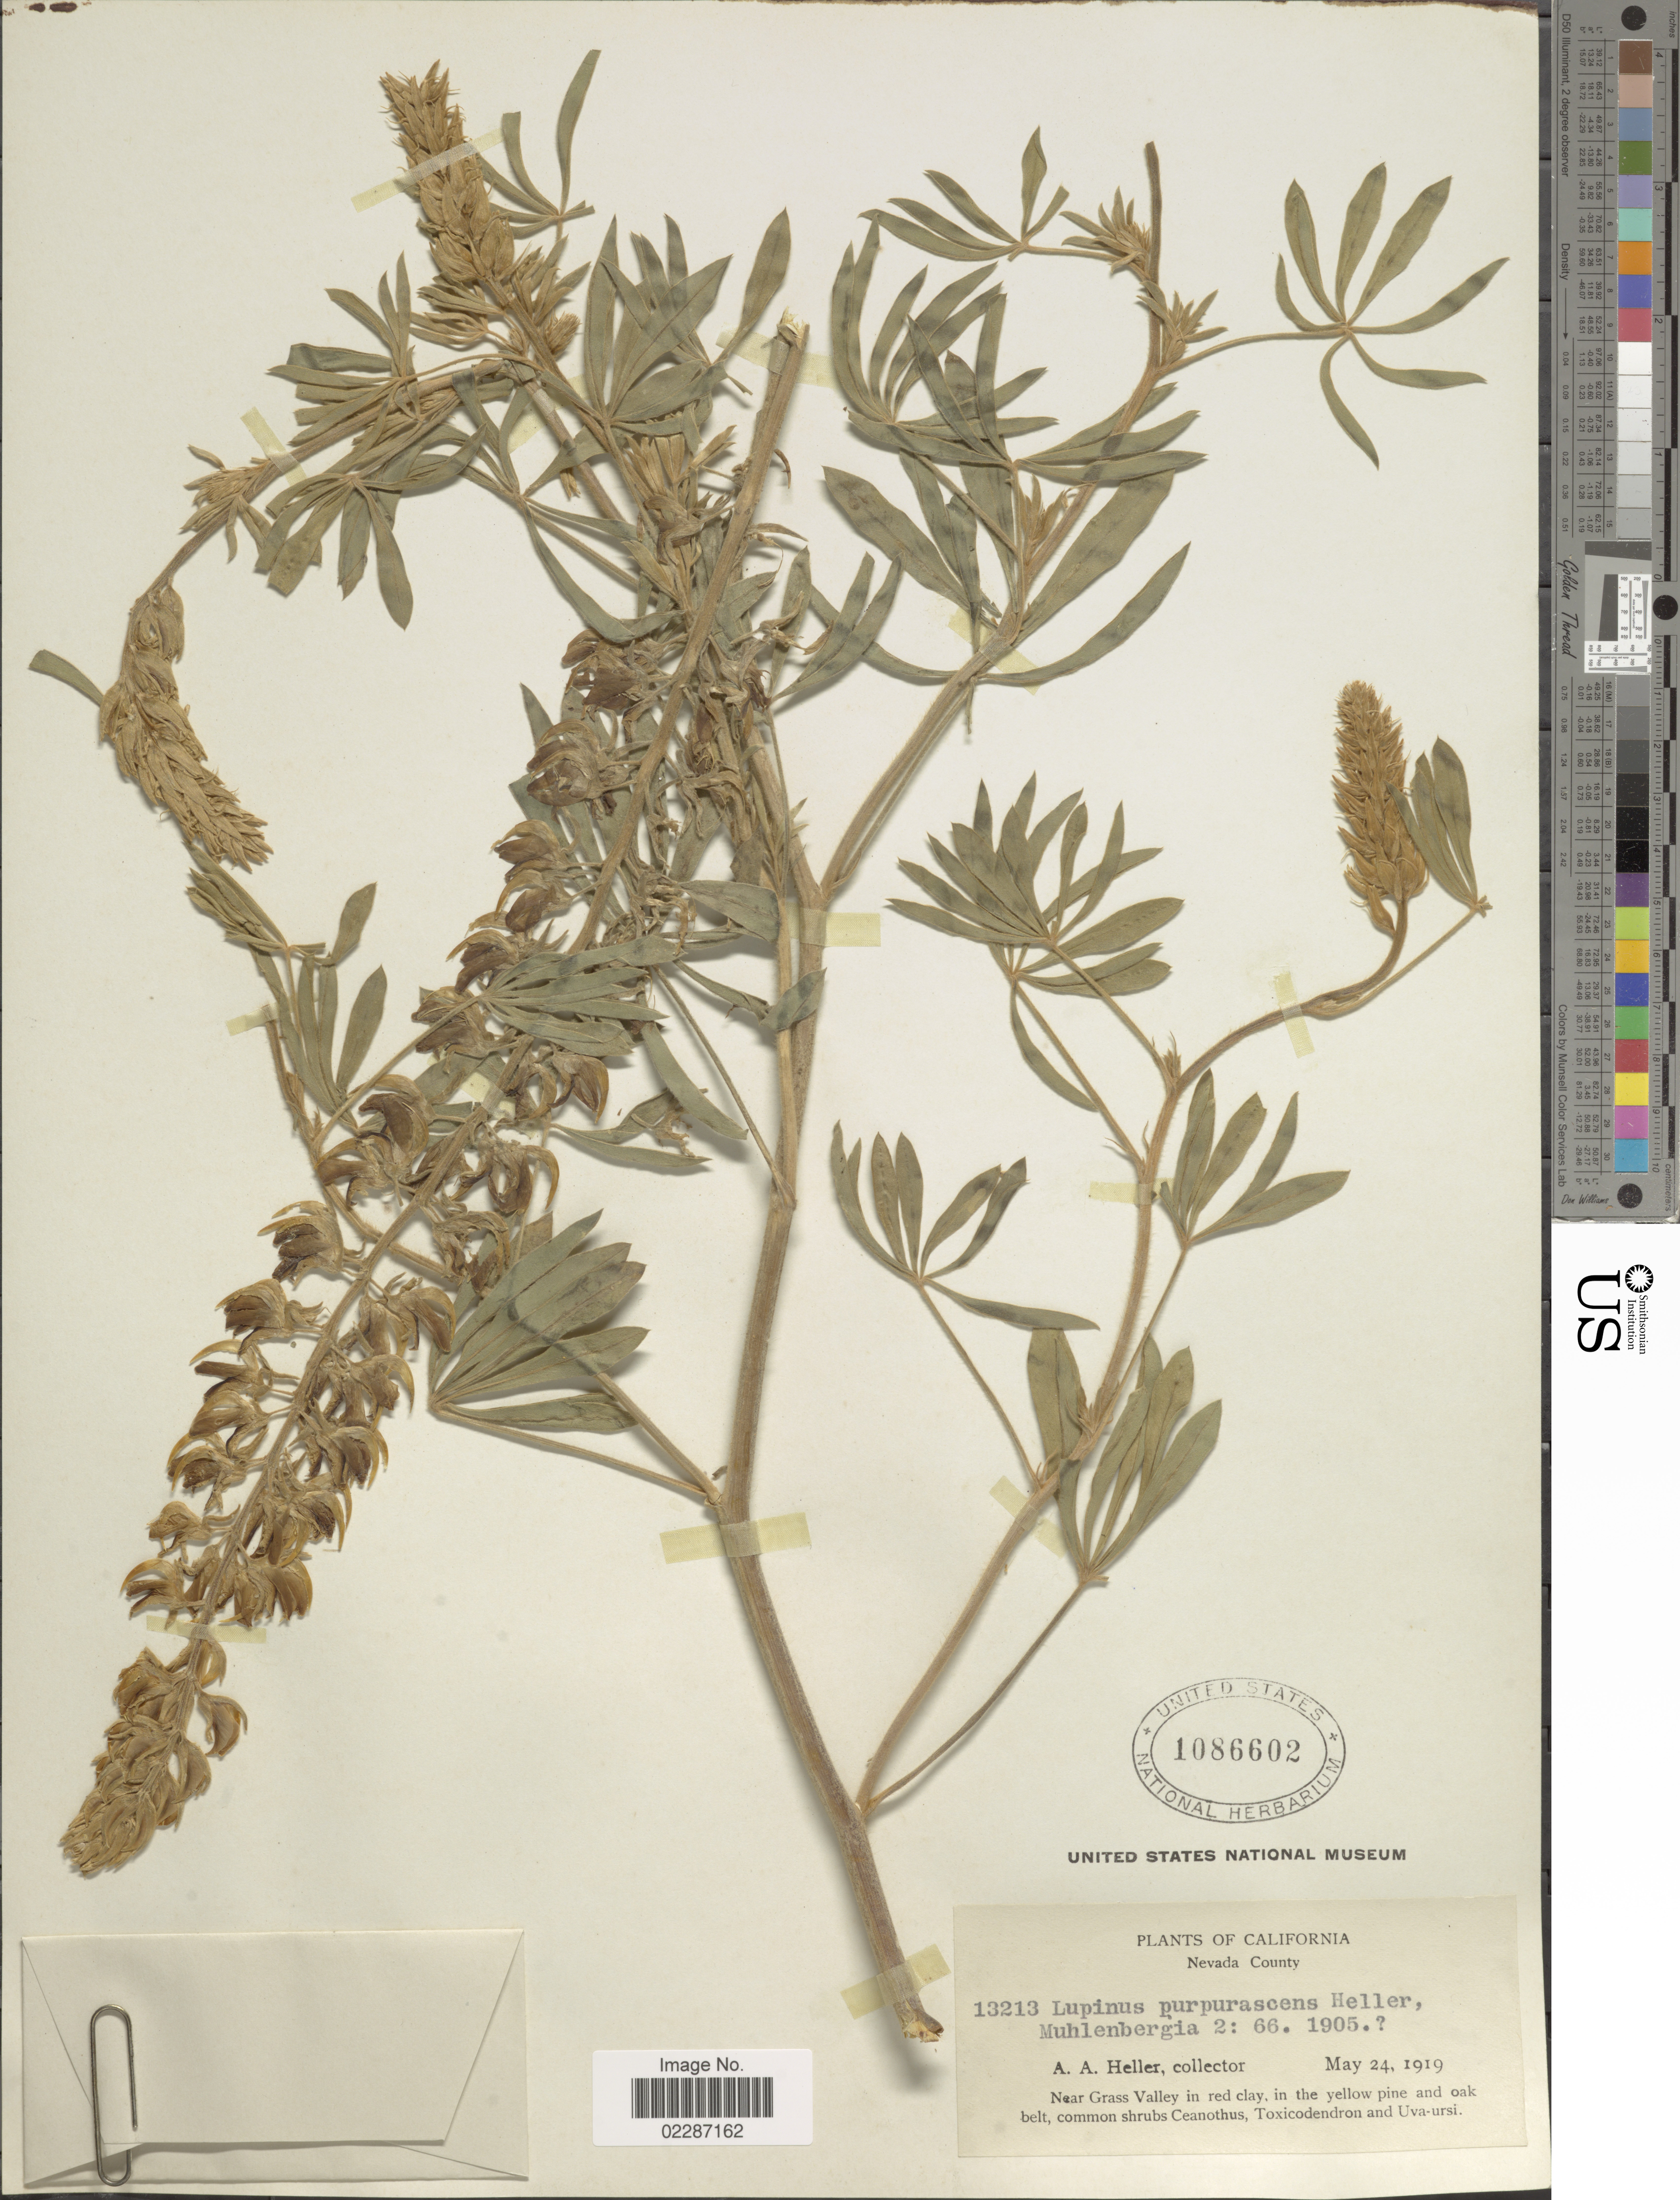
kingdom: Plantae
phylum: Tracheophyta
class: Magnoliopsida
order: Fabales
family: Fabaceae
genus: Lupinus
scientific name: Lupinus purpurascens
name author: A. Heller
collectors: A. A. Heller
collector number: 13213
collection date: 1919-05-24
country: United States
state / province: California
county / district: Nevada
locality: Nevada County, Near Grass Valley in red clay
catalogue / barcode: US 1086602